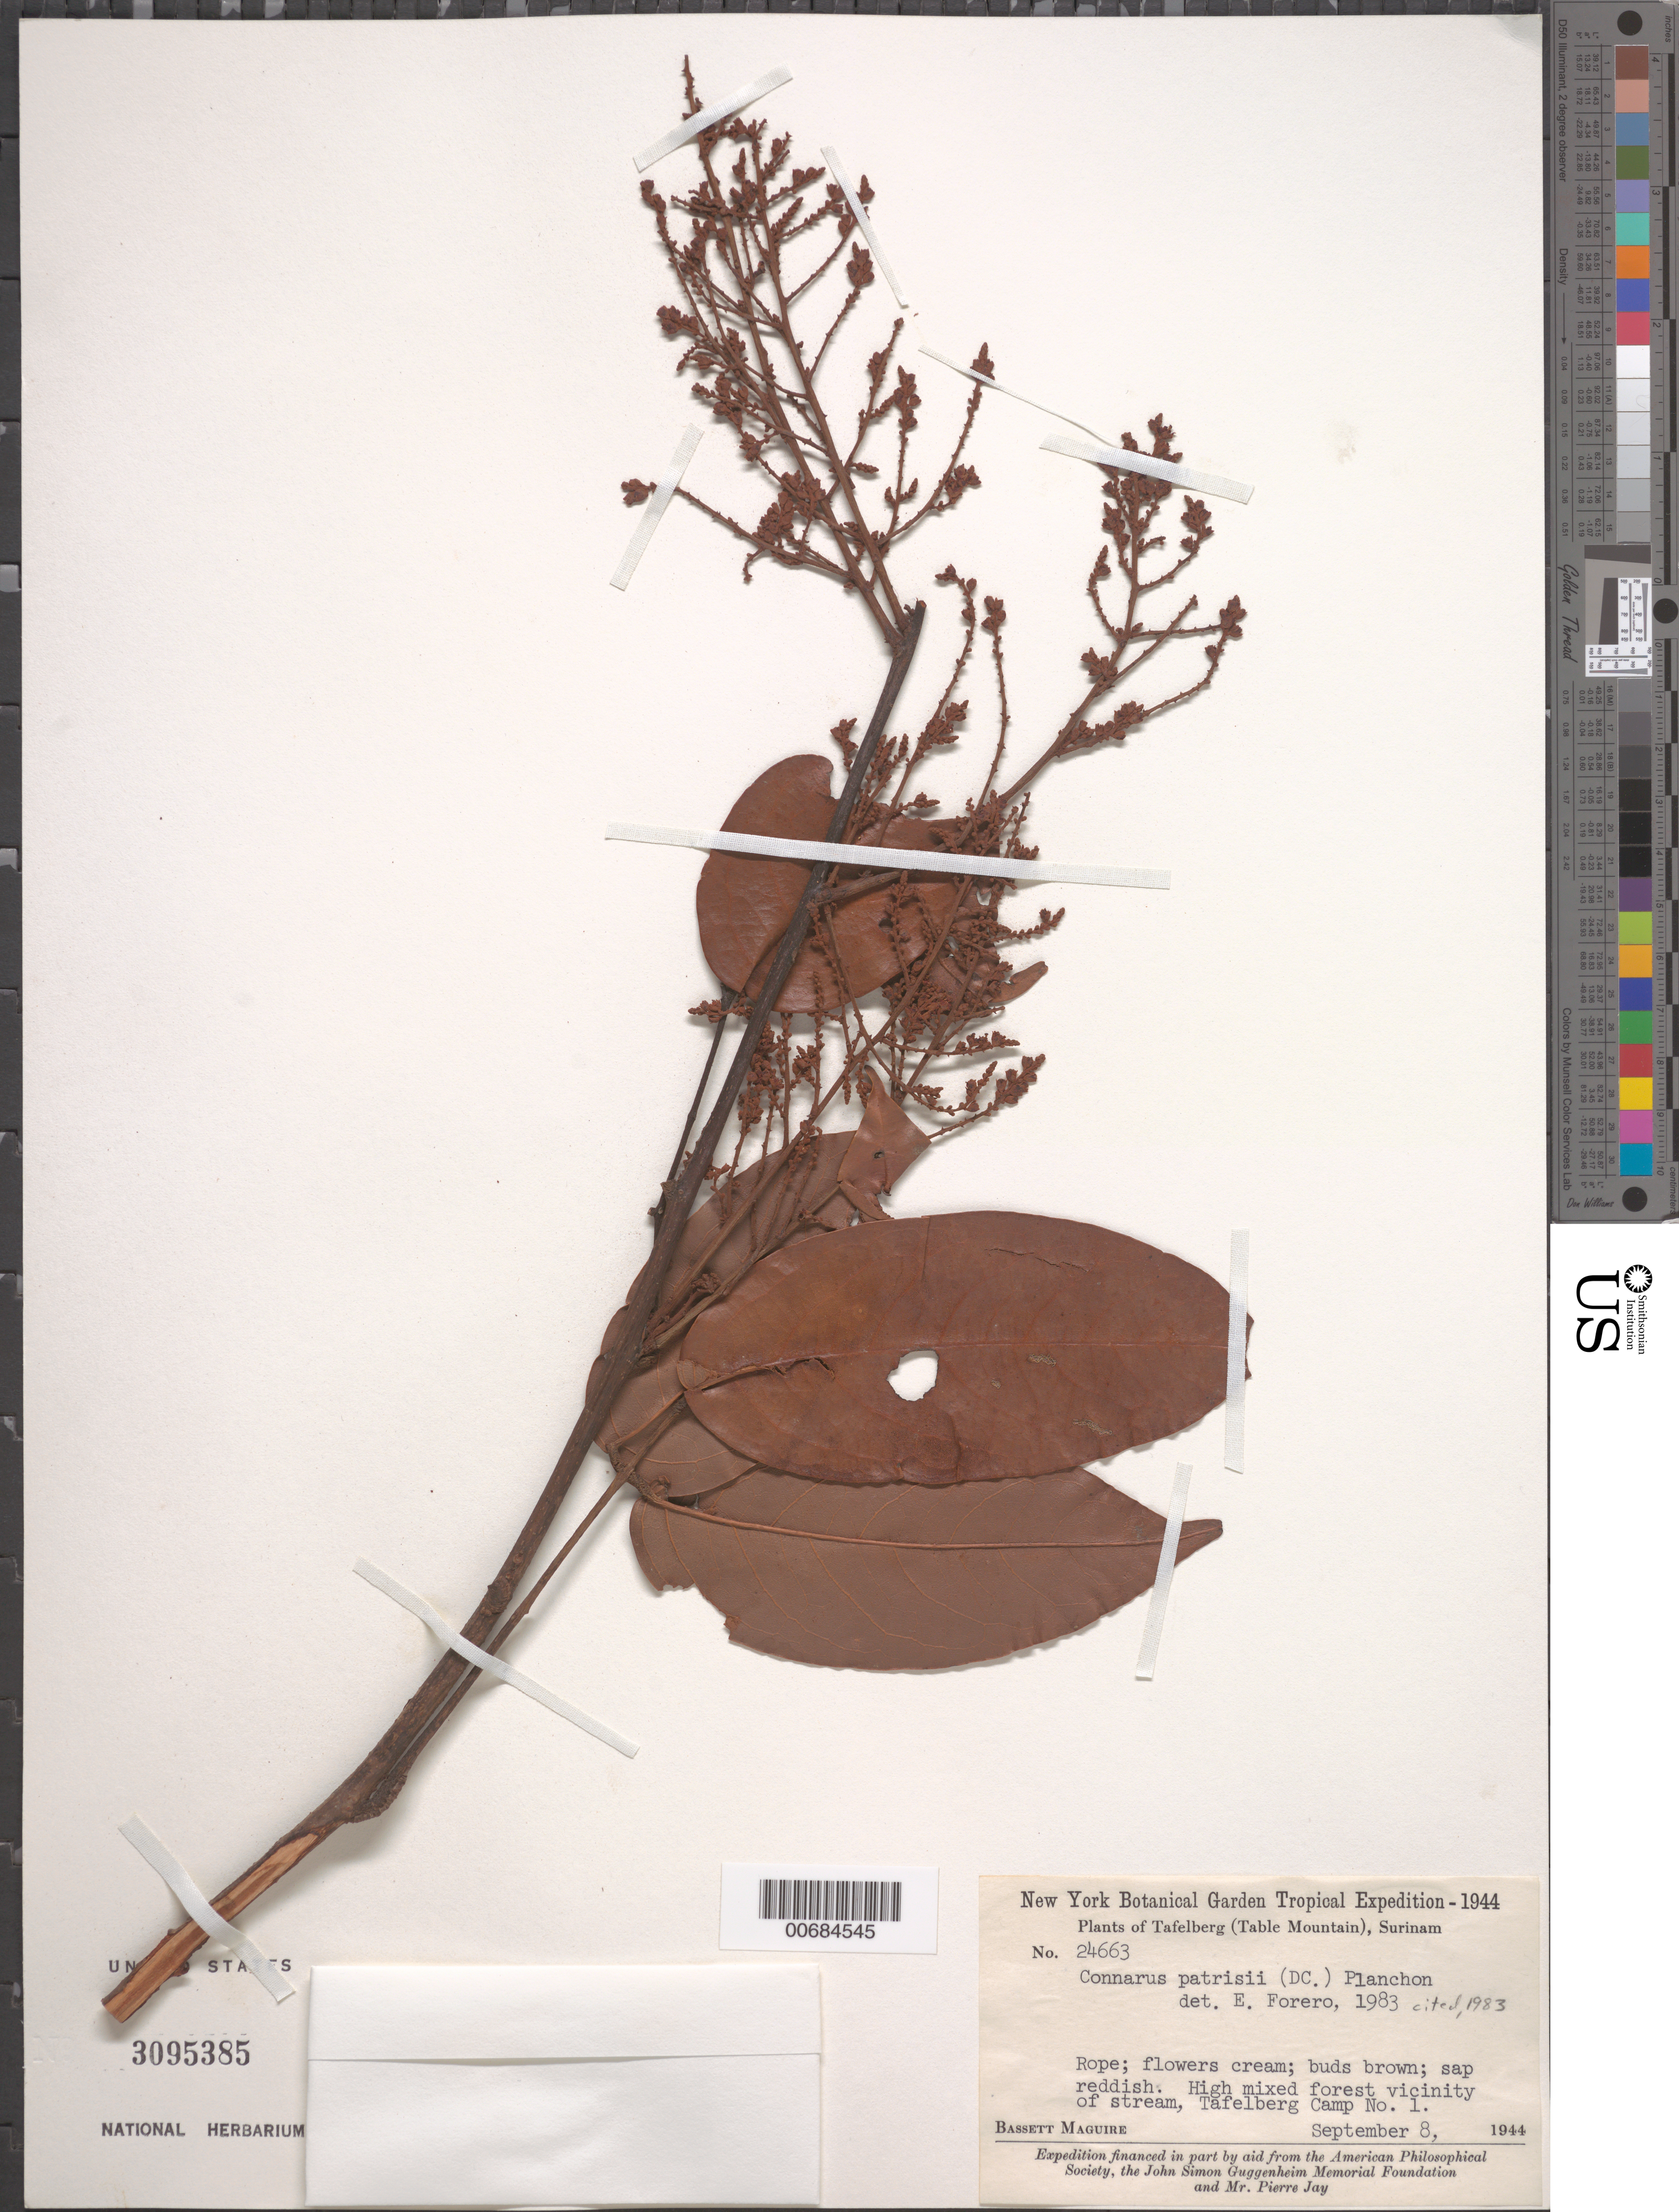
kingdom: Plantae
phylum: Tracheophyta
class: Magnoliopsida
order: Oxalidales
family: Connaraceae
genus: Connarus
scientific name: Connarus patrisii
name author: (DC.) Planch.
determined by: Forero, E.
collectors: B. Maguire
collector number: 24663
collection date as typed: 8-Sep-44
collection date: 1944-09-08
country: Suriname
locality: Tafelberg (Table Mountain), North Ridge Cascade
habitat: High mixed forest, vicinity of stream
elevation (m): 450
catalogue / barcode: US 3095385